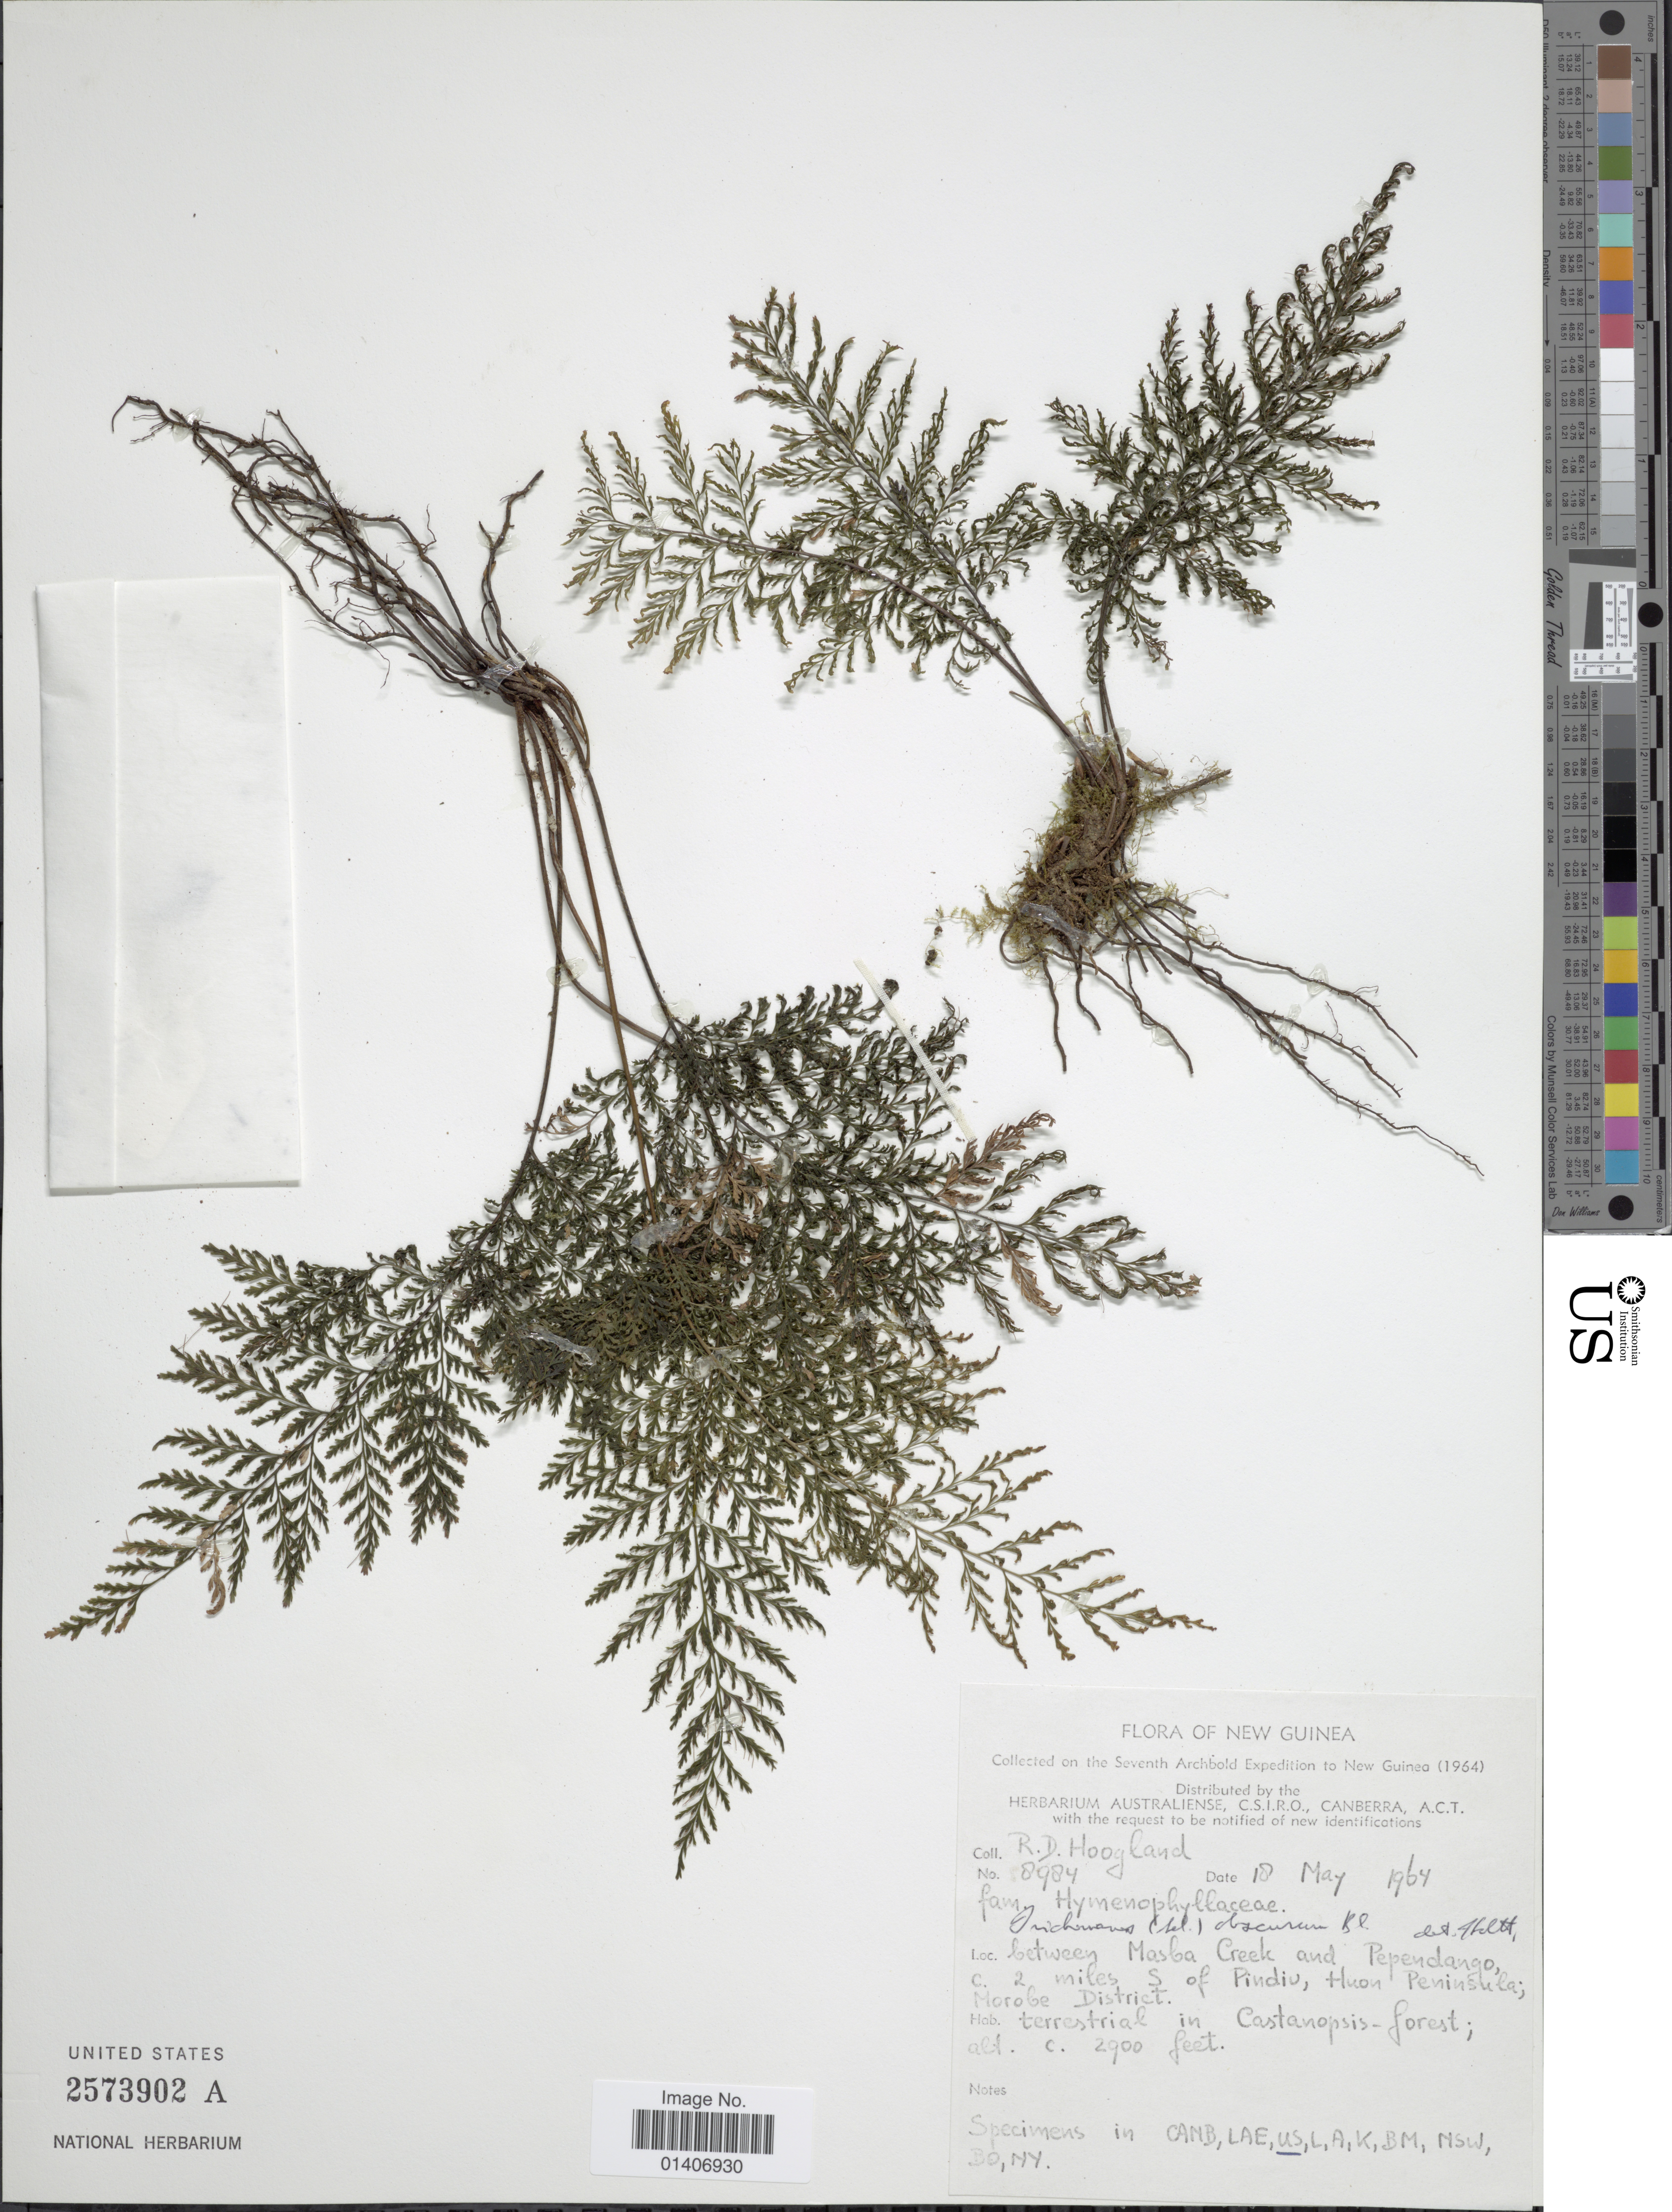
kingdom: Plantae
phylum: Tracheophyta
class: Polypodiopsida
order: Hymenophyllales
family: Hymenophyllaceae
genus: Abrodictyum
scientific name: Abrodictyum obscurum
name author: (Blume) Ebihara & K. Iwats.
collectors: R. D. Hoogland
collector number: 8984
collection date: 1964-05-18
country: Papua New Guinea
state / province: Morobe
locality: New Guinea, Between Masba Creek and pepndango, 2miles S of Pindiu, Huon Peninsula, Morobe District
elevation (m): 884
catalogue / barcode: US 2573902A